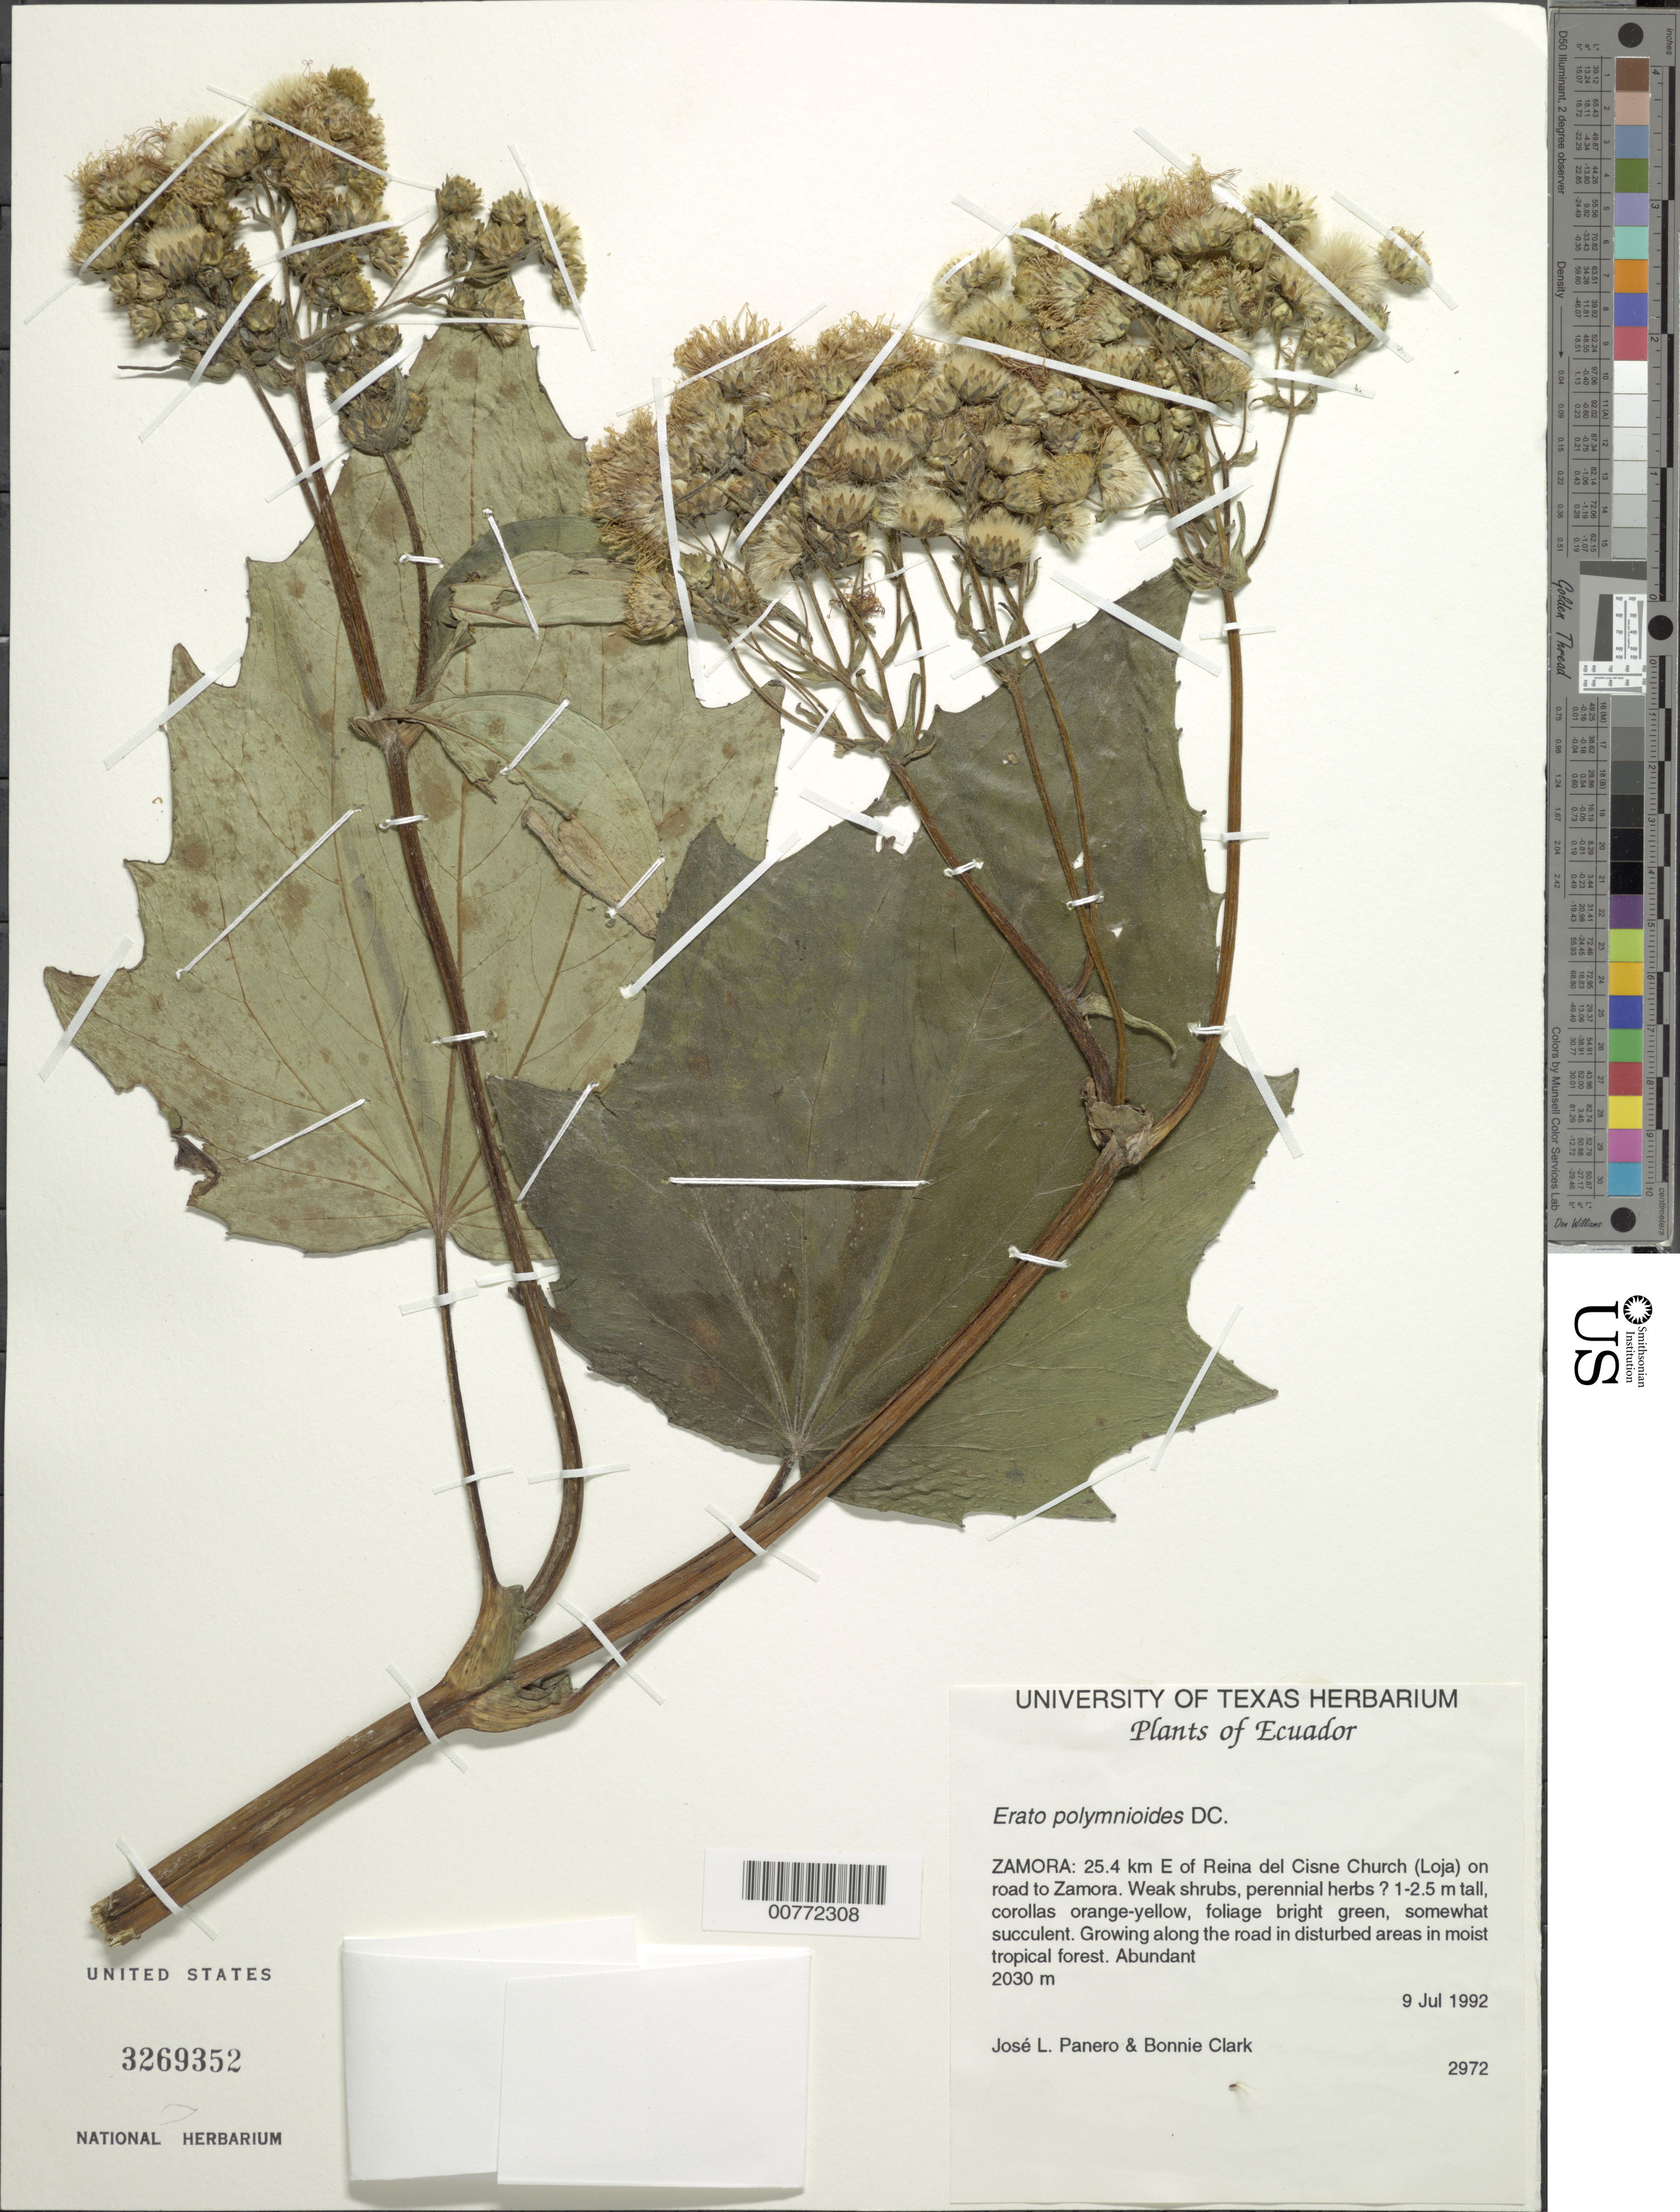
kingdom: Plantae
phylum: Tracheophyta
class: Magnoliopsida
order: Asterales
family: Asteraceae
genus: Erato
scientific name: Erato polymnioides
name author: DC.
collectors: J. L. Panero & B. Clark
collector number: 2972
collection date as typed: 9 July 1992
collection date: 1992-07-09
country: Ecuador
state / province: Zamora-Chinchipe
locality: Reina de Cisne Church (Loja), 25.4 km E of on road to Zamora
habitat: Along road, disturbed areas in moist tropical forest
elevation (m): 2030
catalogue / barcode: US 3269352